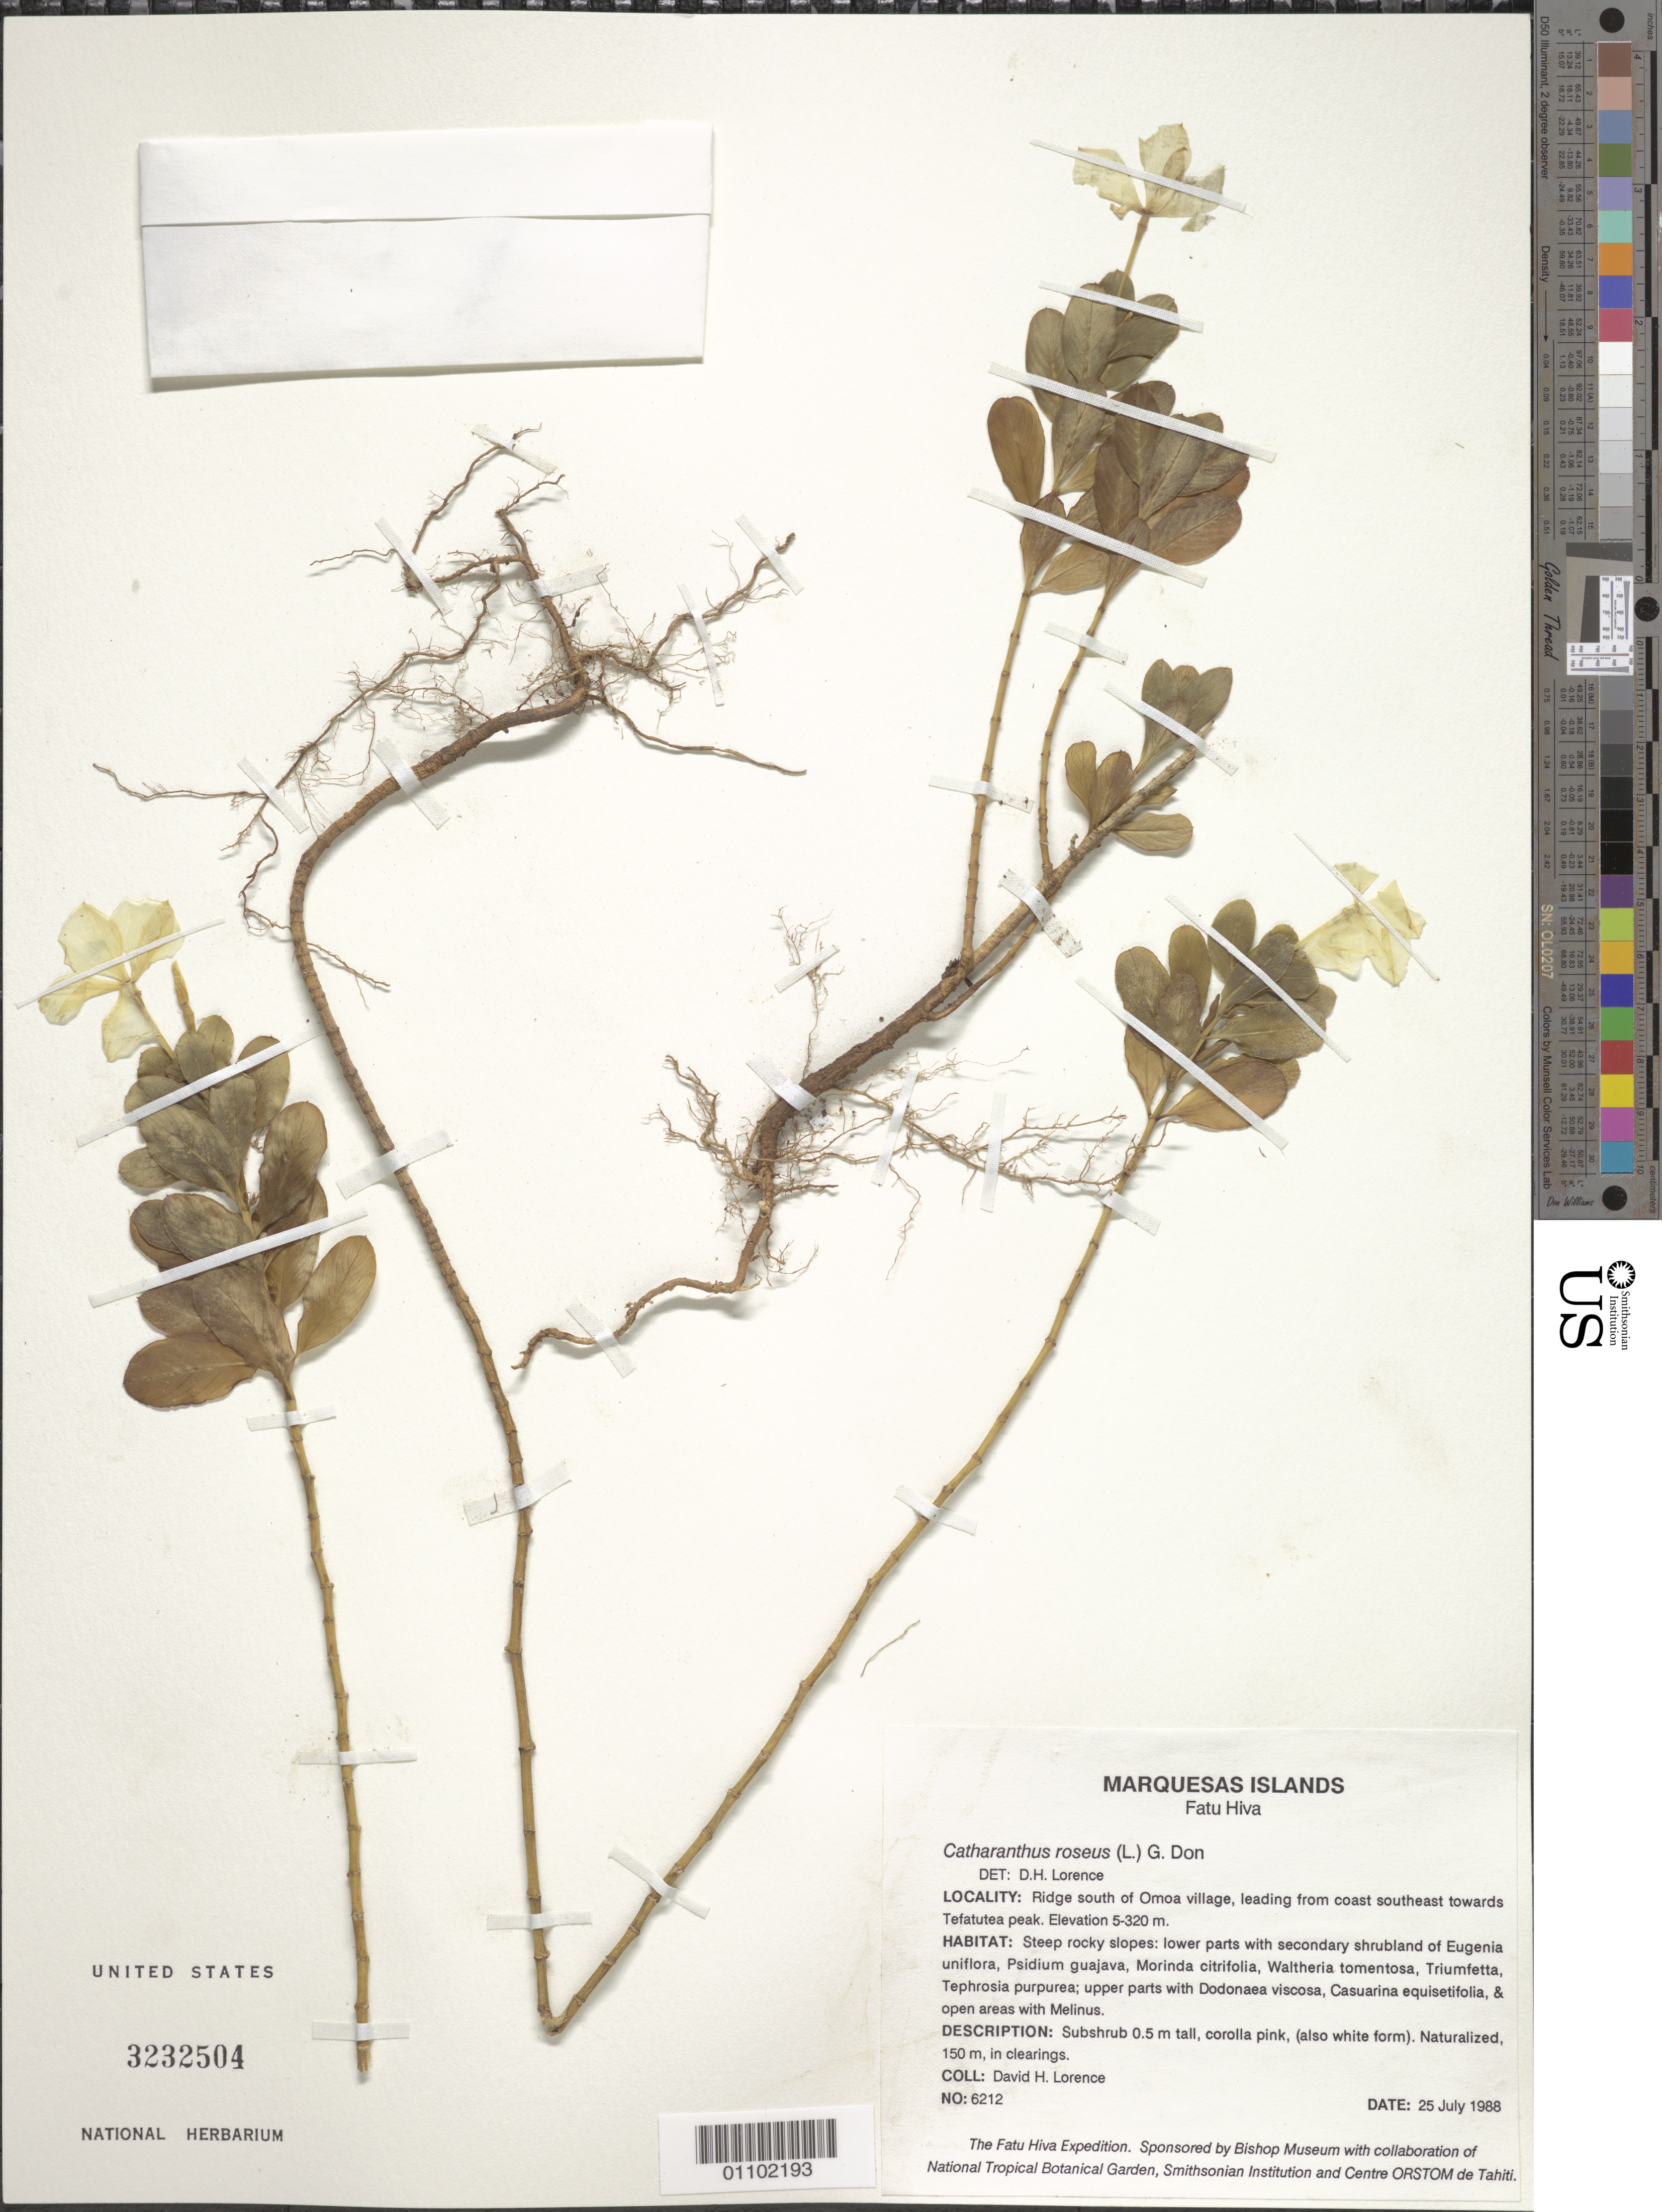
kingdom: Plantae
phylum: Tracheophyta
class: Magnoliopsida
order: Gentianales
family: Apocynaceae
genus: Catharanthus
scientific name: Catharanthus roseus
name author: (L.) G. Don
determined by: Lorence, David H., (PTBG), National Tropical Botanical Garden (UNITED STATES)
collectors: D. Lorence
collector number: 6212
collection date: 1988-07-25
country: French Polynesia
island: Fatu Hiva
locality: Ridge S of 'Omo'a village, leading from coast SE towards Tefatutea peak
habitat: Steep rocky slopes: lower parts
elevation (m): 150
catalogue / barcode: US 3232504